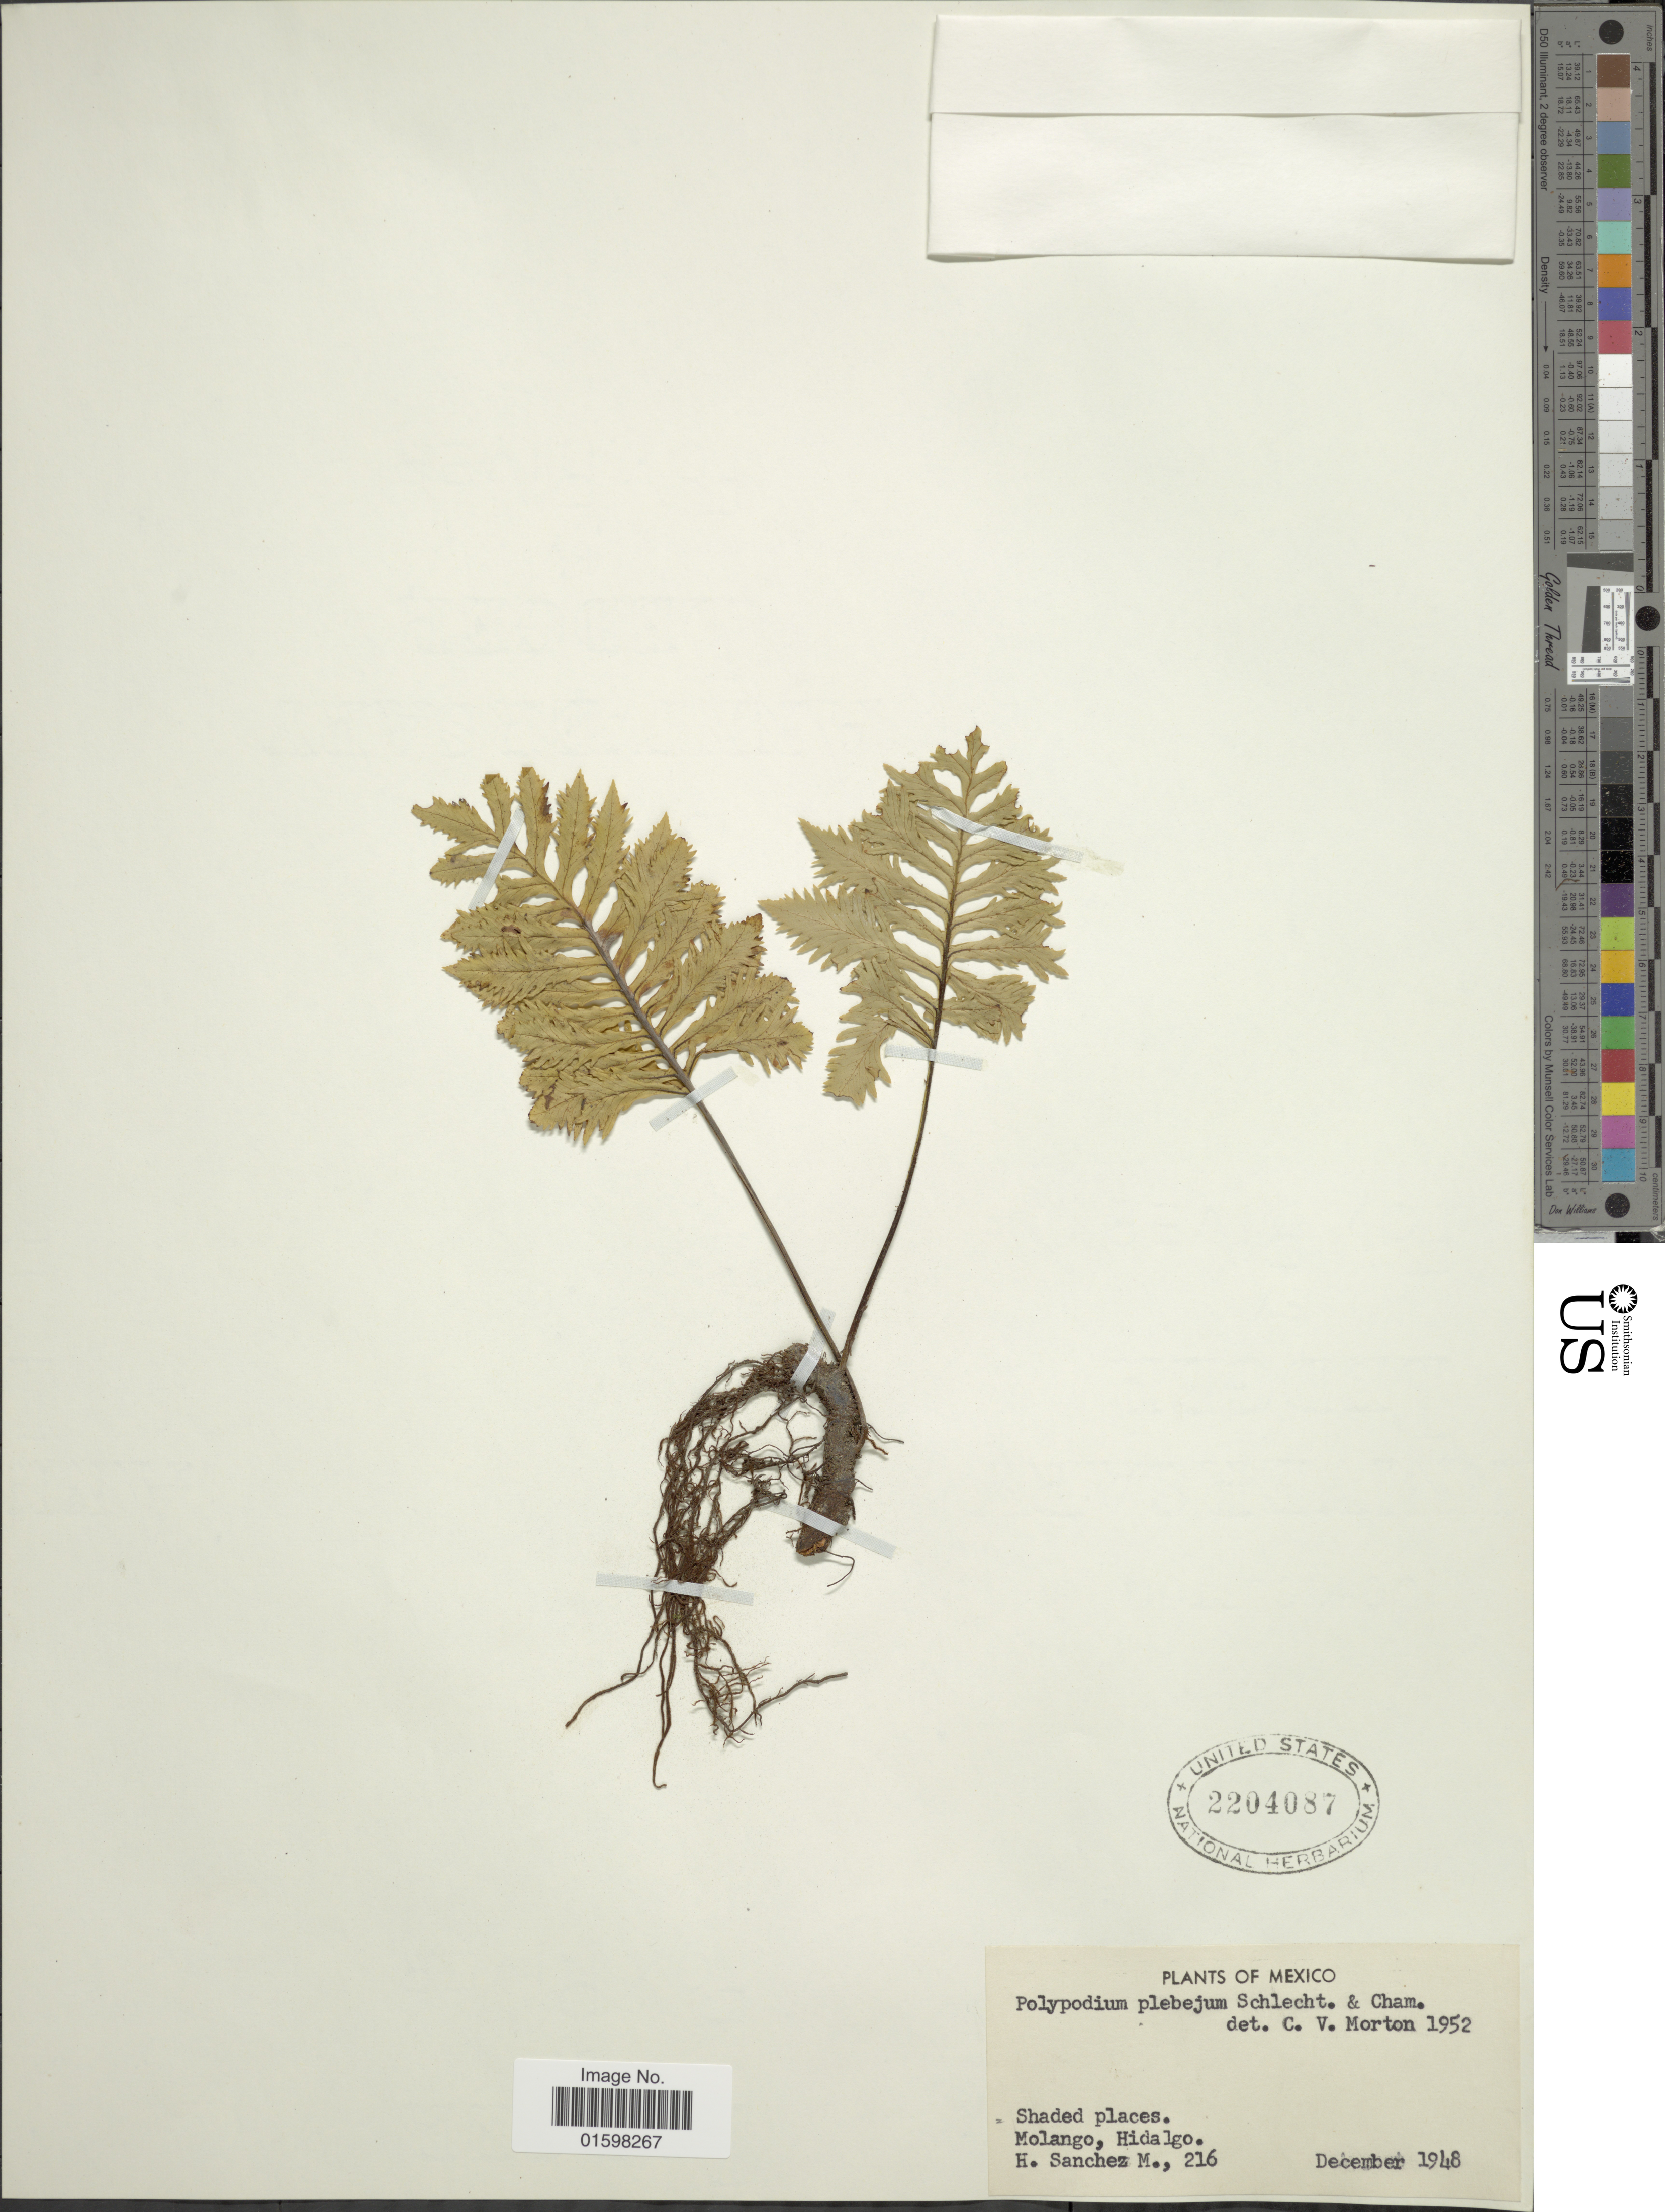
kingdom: Plantae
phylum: Tracheophyta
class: Polypodiopsida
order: Polypodiales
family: Polypodiaceae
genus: Pleopeltis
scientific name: Pleopeltis plebeia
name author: (Schltdl. ex Cham.) A.R. Sm. & Tejero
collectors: H. Sánchez-Mejorada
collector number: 216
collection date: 1948-12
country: Mexico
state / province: Hidalgo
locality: Molango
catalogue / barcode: US 2204087